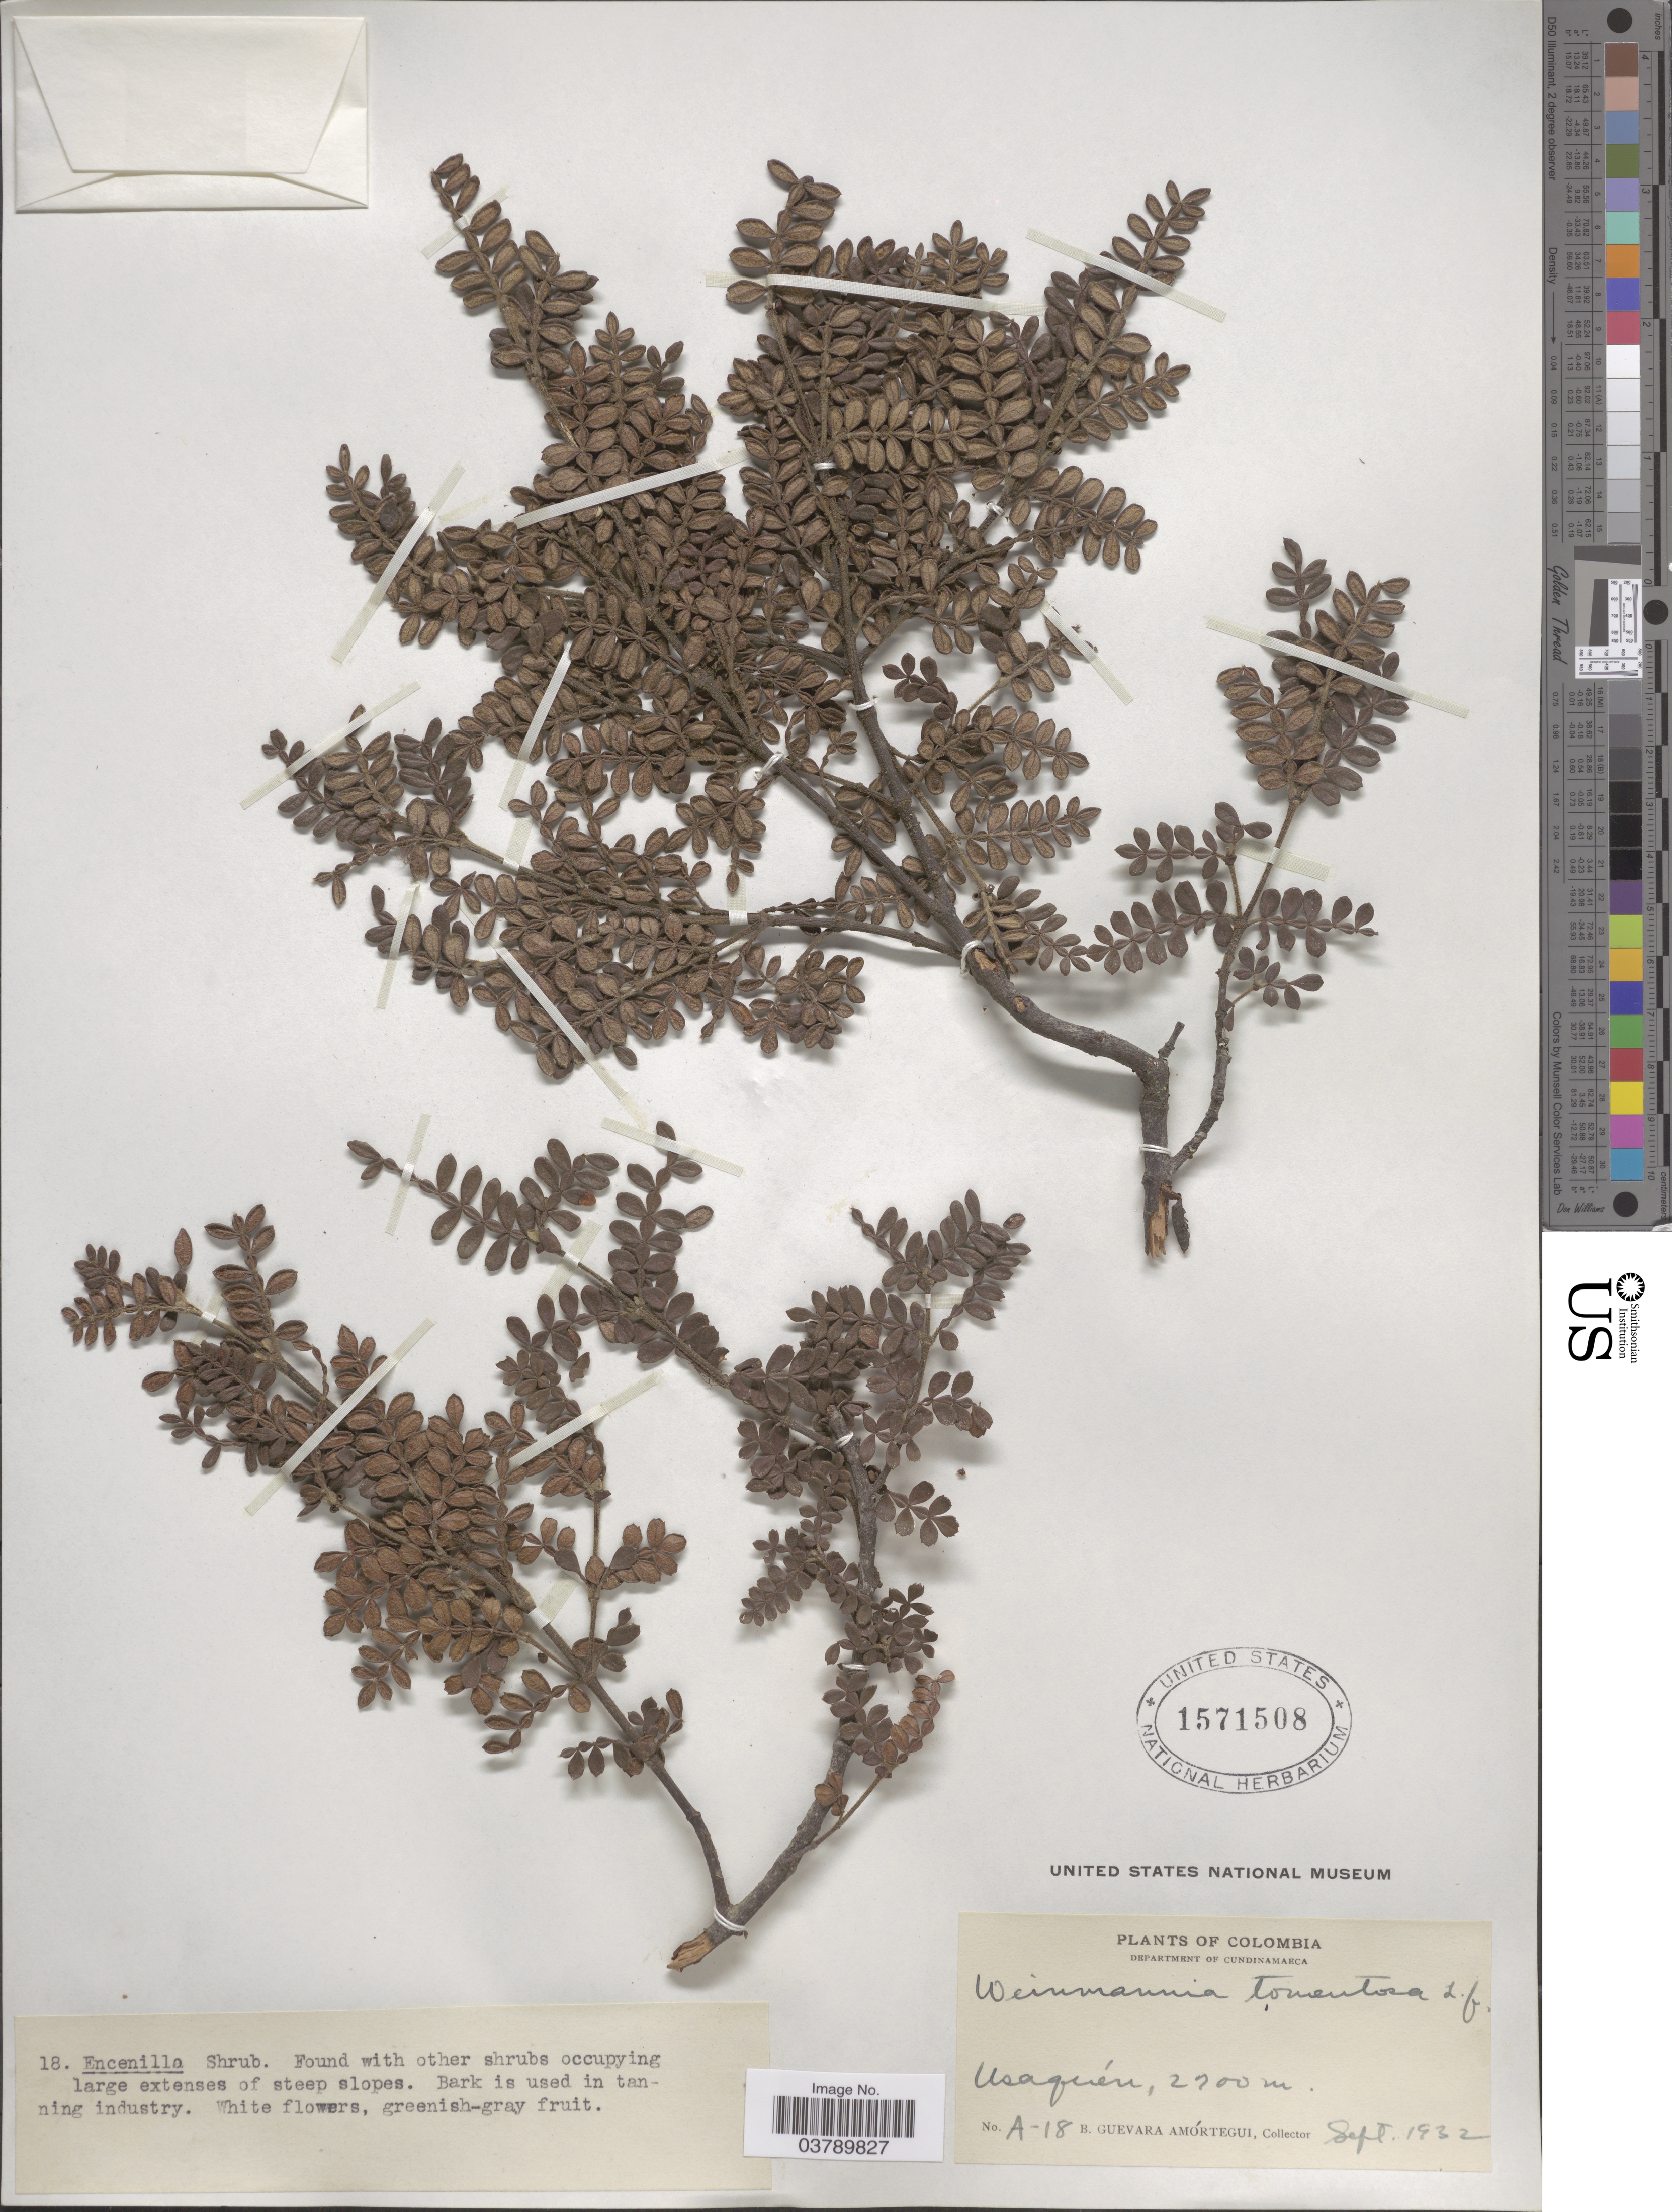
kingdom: Plantae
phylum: Tracheophyta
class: Magnoliopsida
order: Oxalidales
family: Cunoniaceae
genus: Weinmannia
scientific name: Weinmannia tomentosa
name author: L.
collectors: B. Guevara Amortegui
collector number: A-18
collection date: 1932-09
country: Colombia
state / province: Cundinamarca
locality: Department of Cundinamarca. Usaquén.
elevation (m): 2700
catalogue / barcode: US 1571508